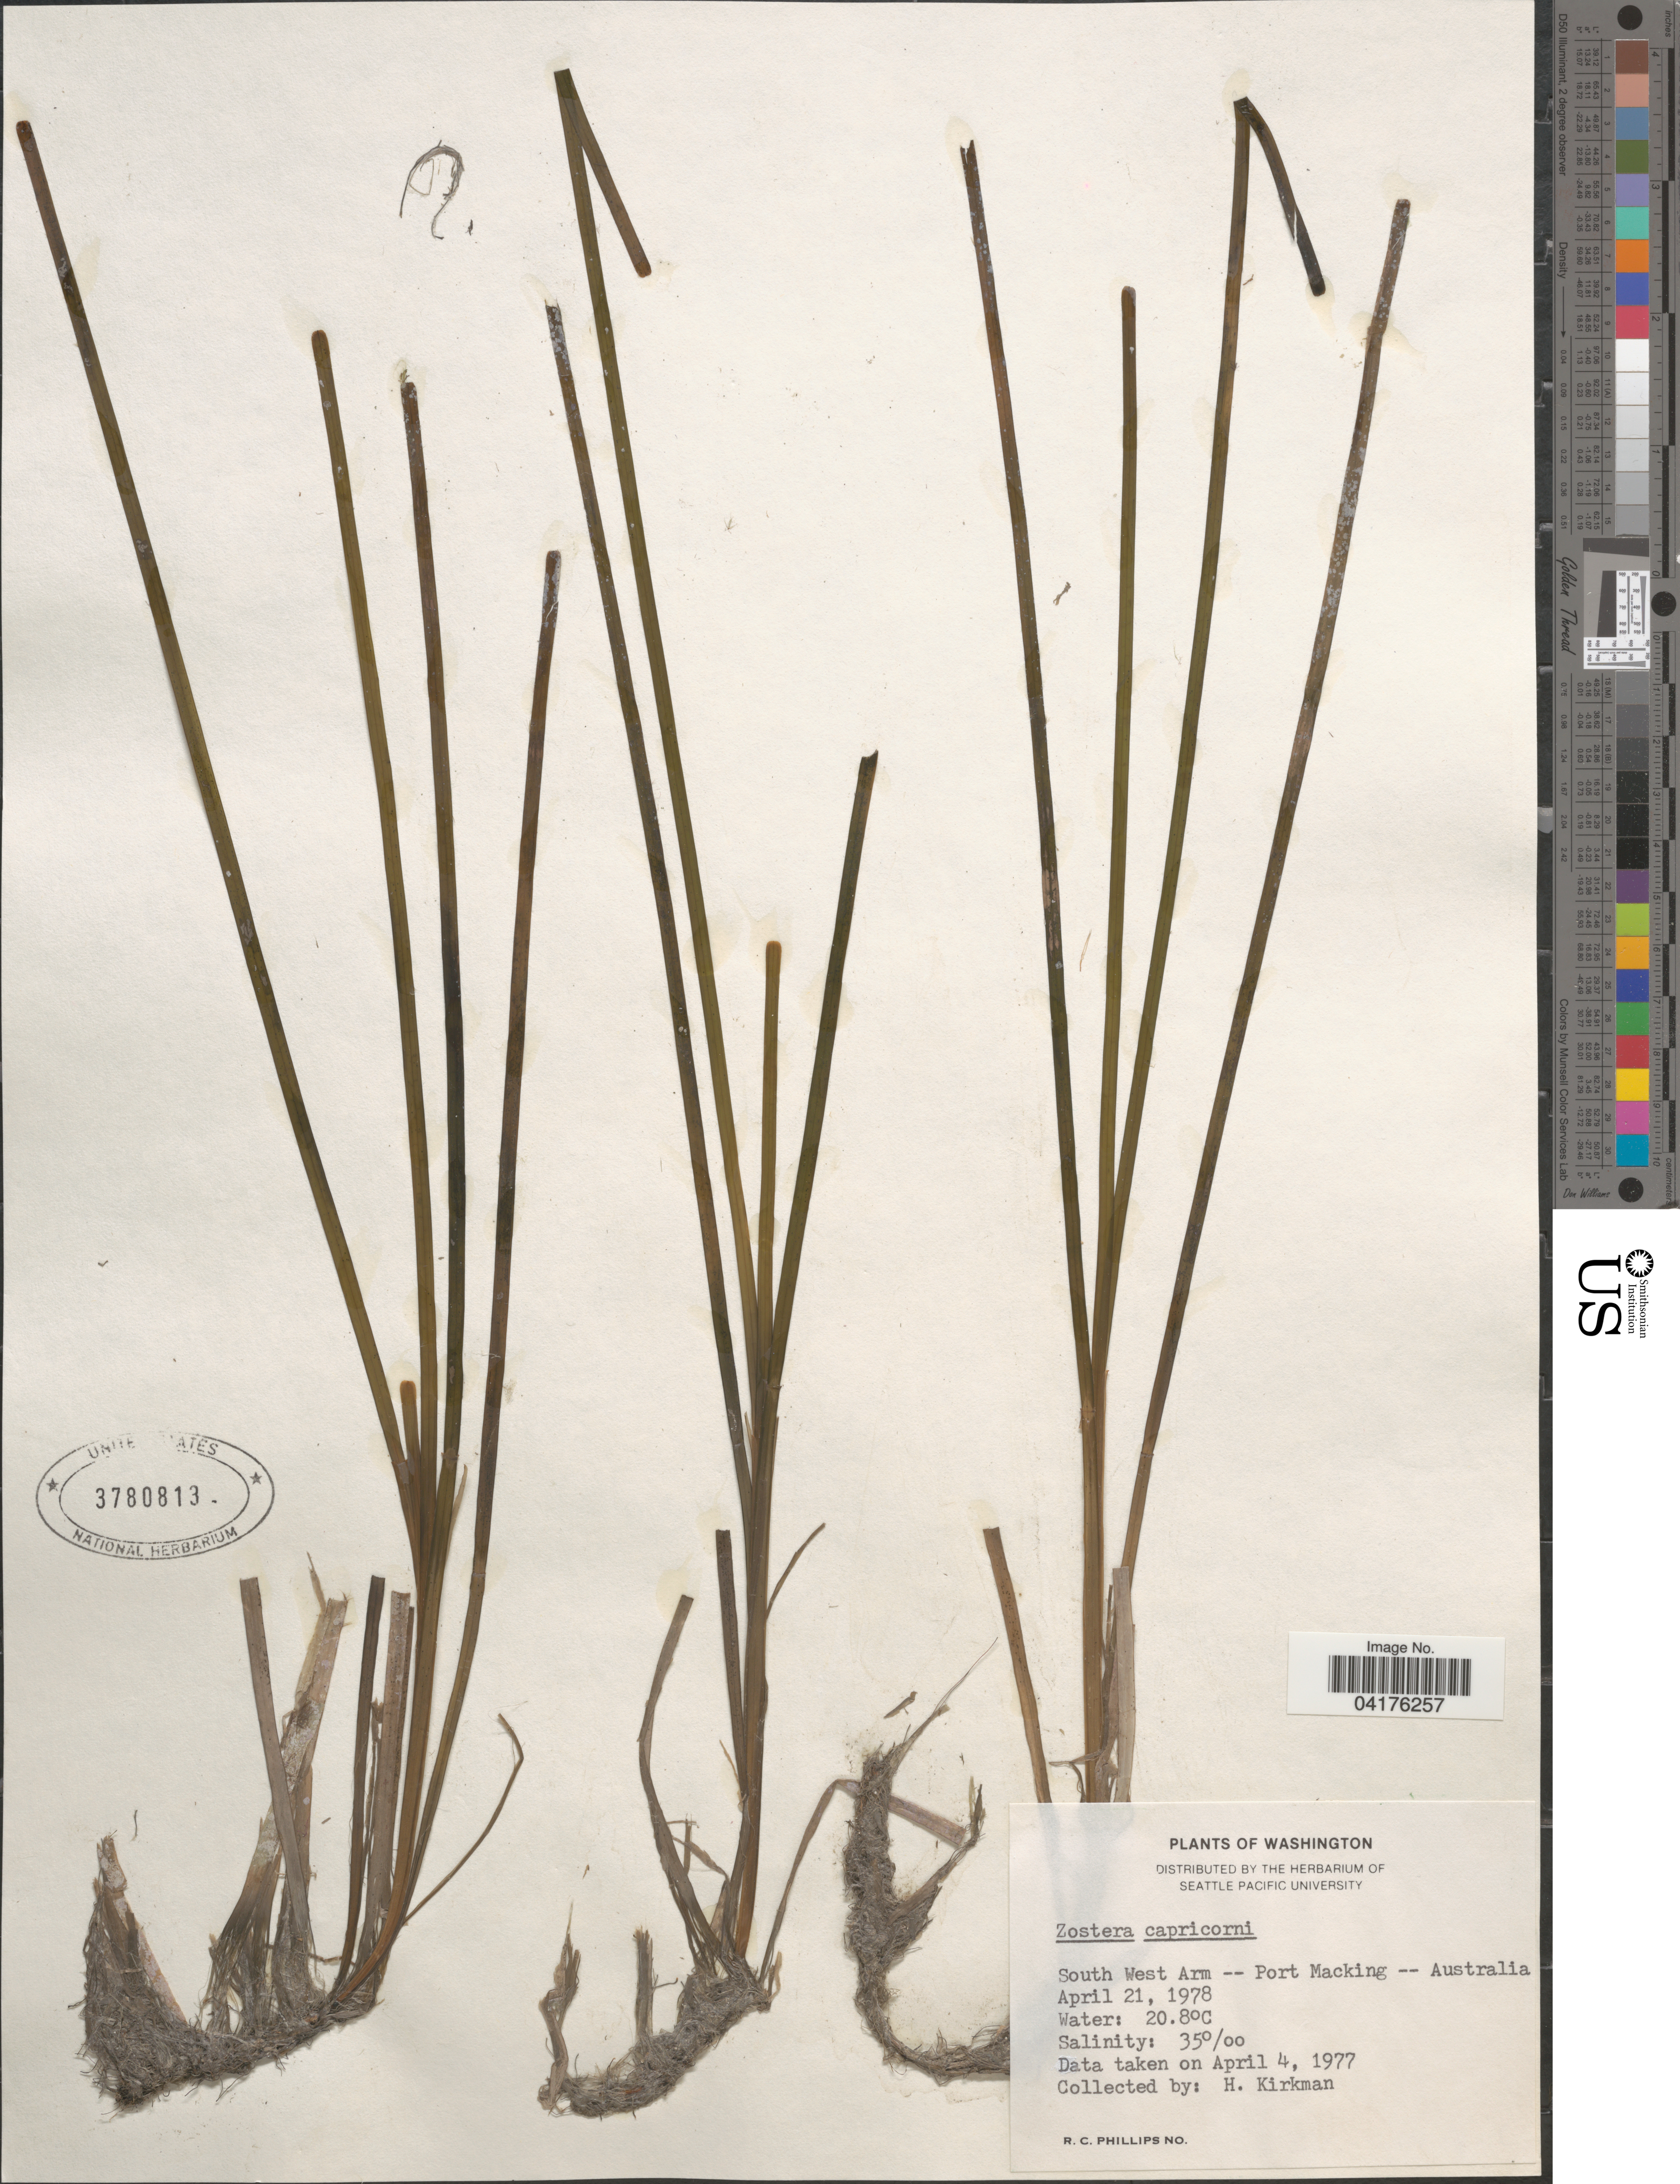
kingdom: Plantae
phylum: Tracheophyta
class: Liliopsida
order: Alismatales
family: Zosteraceae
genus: Zostera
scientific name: Zostera capricorni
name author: Asch.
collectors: H. Kirkman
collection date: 1978-04-21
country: Australia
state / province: New South Wales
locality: South West Arm -- Port Macking [= Port Hacking].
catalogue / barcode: US 3780813